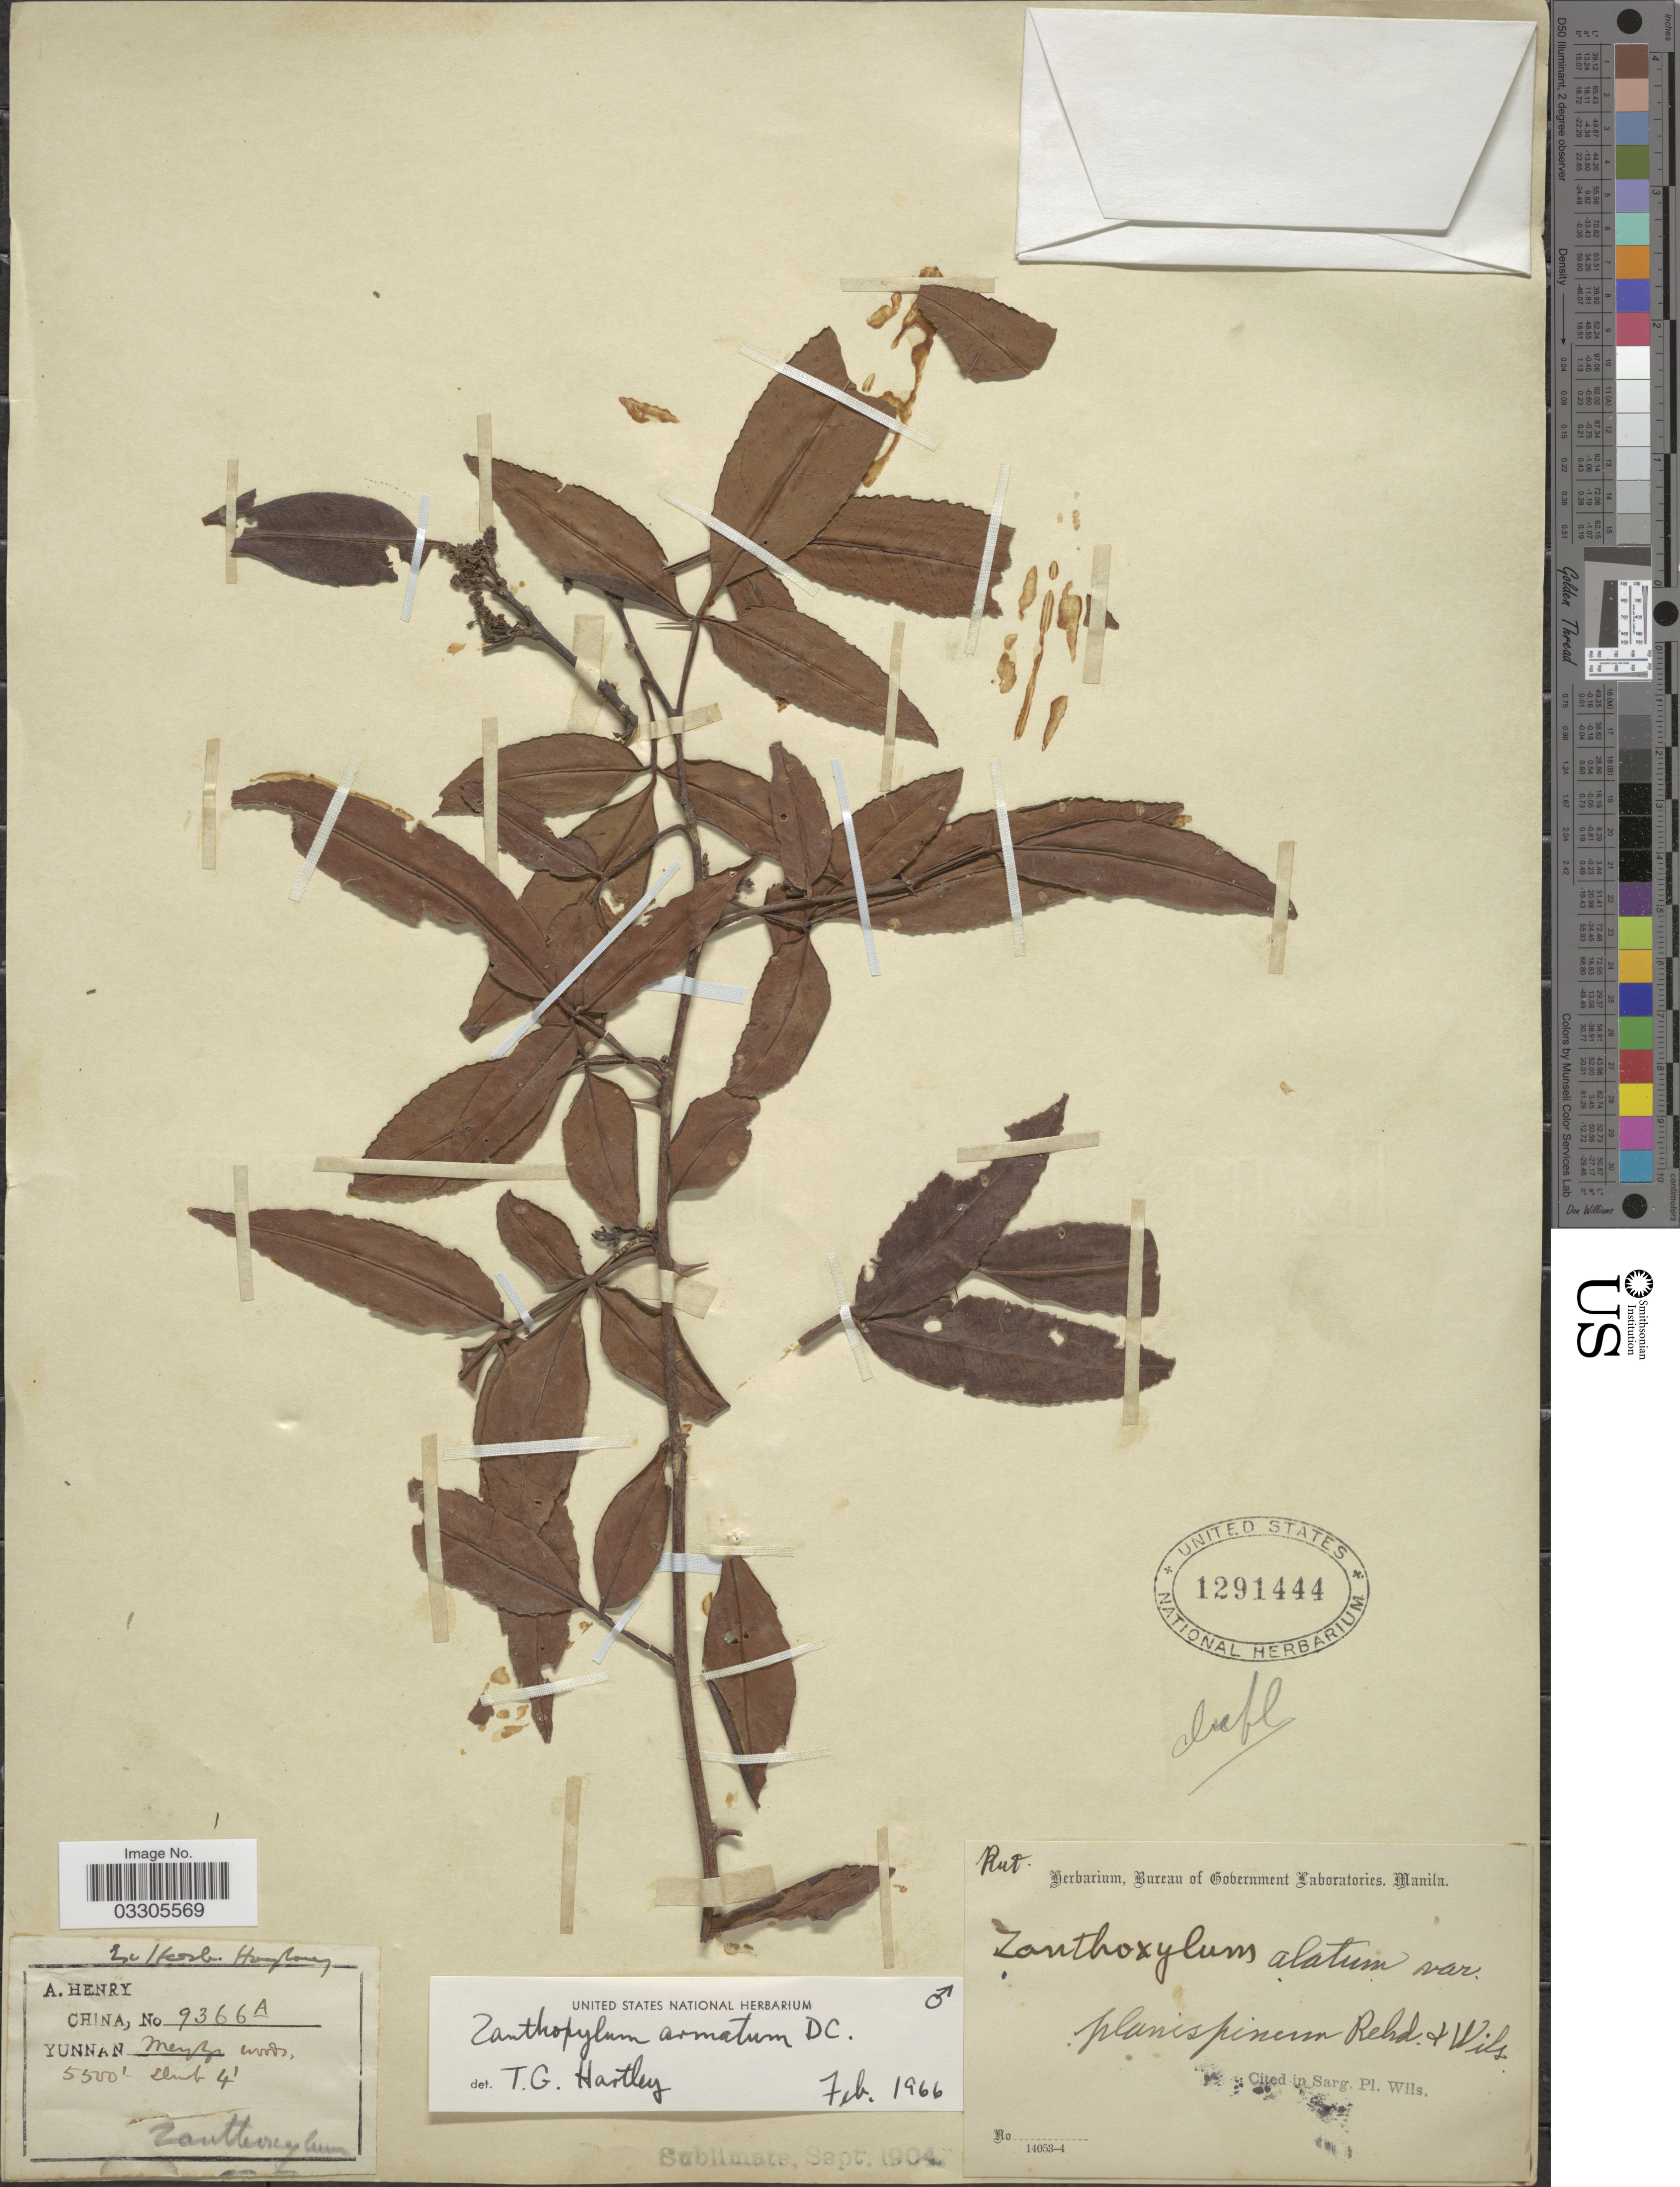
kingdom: Plantae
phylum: Tracheophyta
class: Magnoliopsida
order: Sapindales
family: Rutaceae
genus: Zanthoxylum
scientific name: Zanthoxylum armatum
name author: DC.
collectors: A. Henry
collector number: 9366 A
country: China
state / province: Yunnan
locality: Mengtsze.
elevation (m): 1676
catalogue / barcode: US 1291444